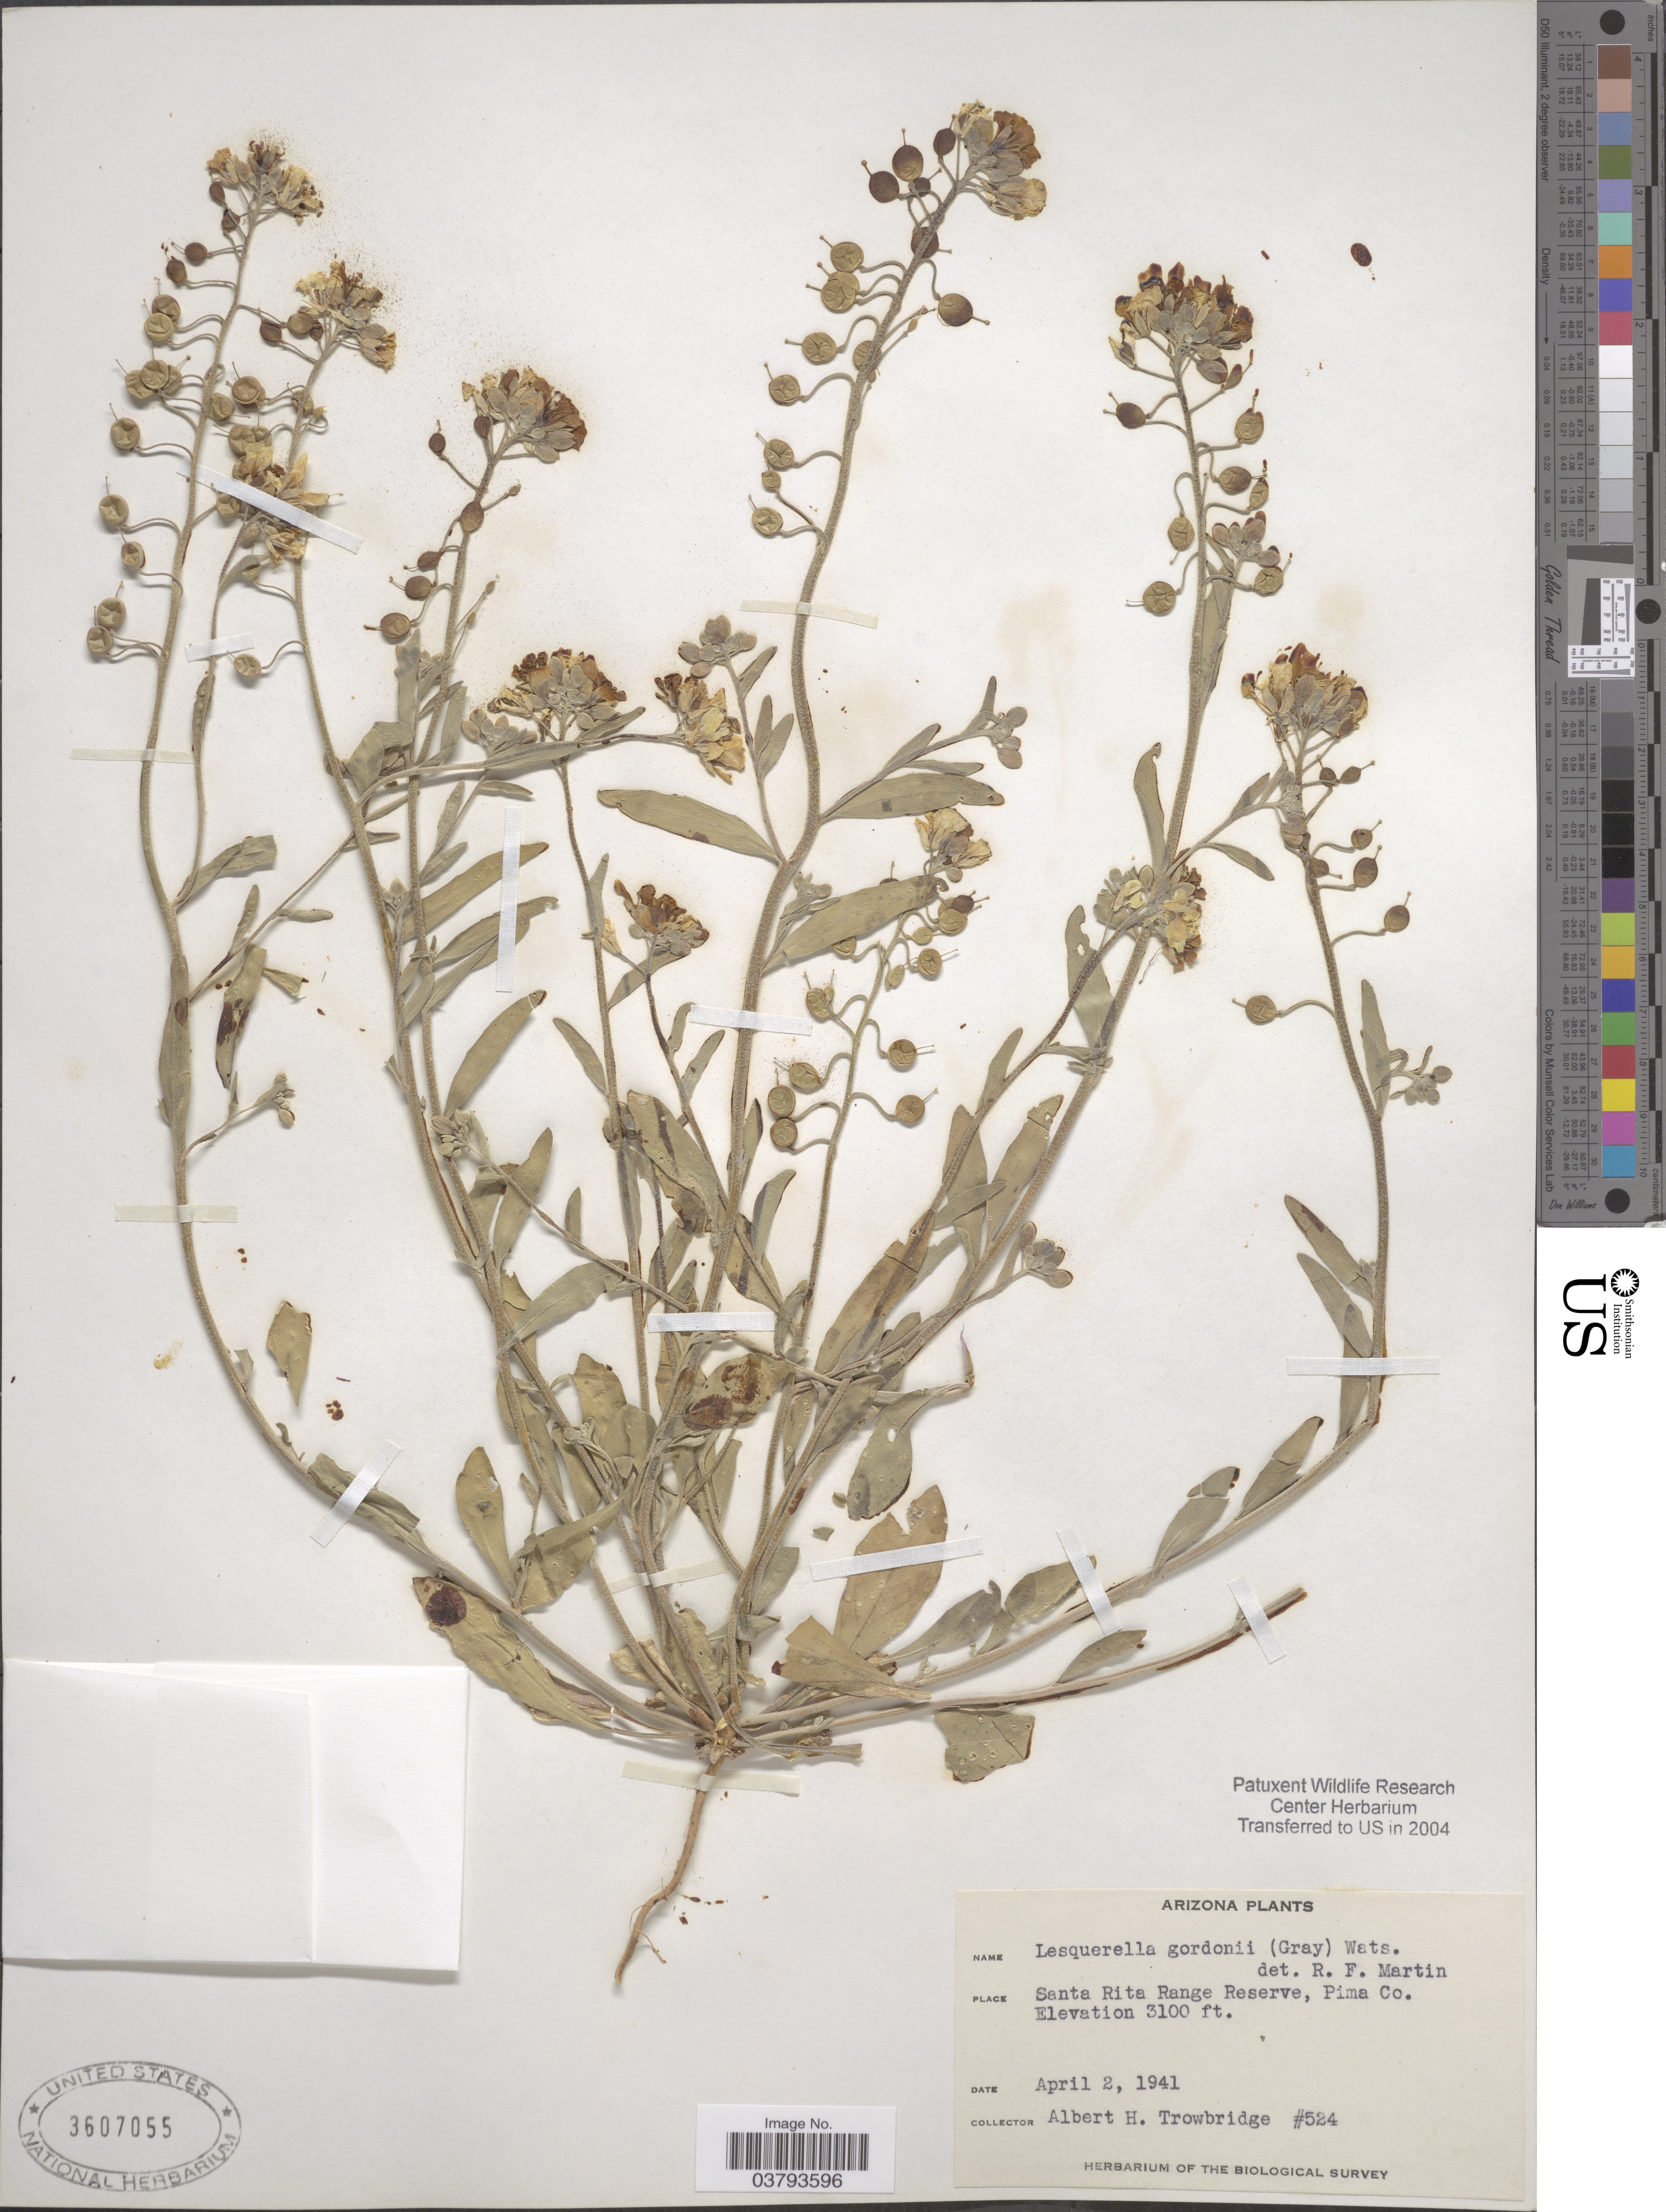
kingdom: Plantae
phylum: Tracheophyta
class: Magnoliopsida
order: Brassicales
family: Brassicaceae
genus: Lesquerella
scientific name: Lesquerella gordonii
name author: (A. Gray) S. Watson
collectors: A. H. Trowbridge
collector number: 524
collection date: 1941-04-02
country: United States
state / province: Arizona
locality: Santa Rita Range Reserve, Pima Co.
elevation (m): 945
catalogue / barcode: US 3607055